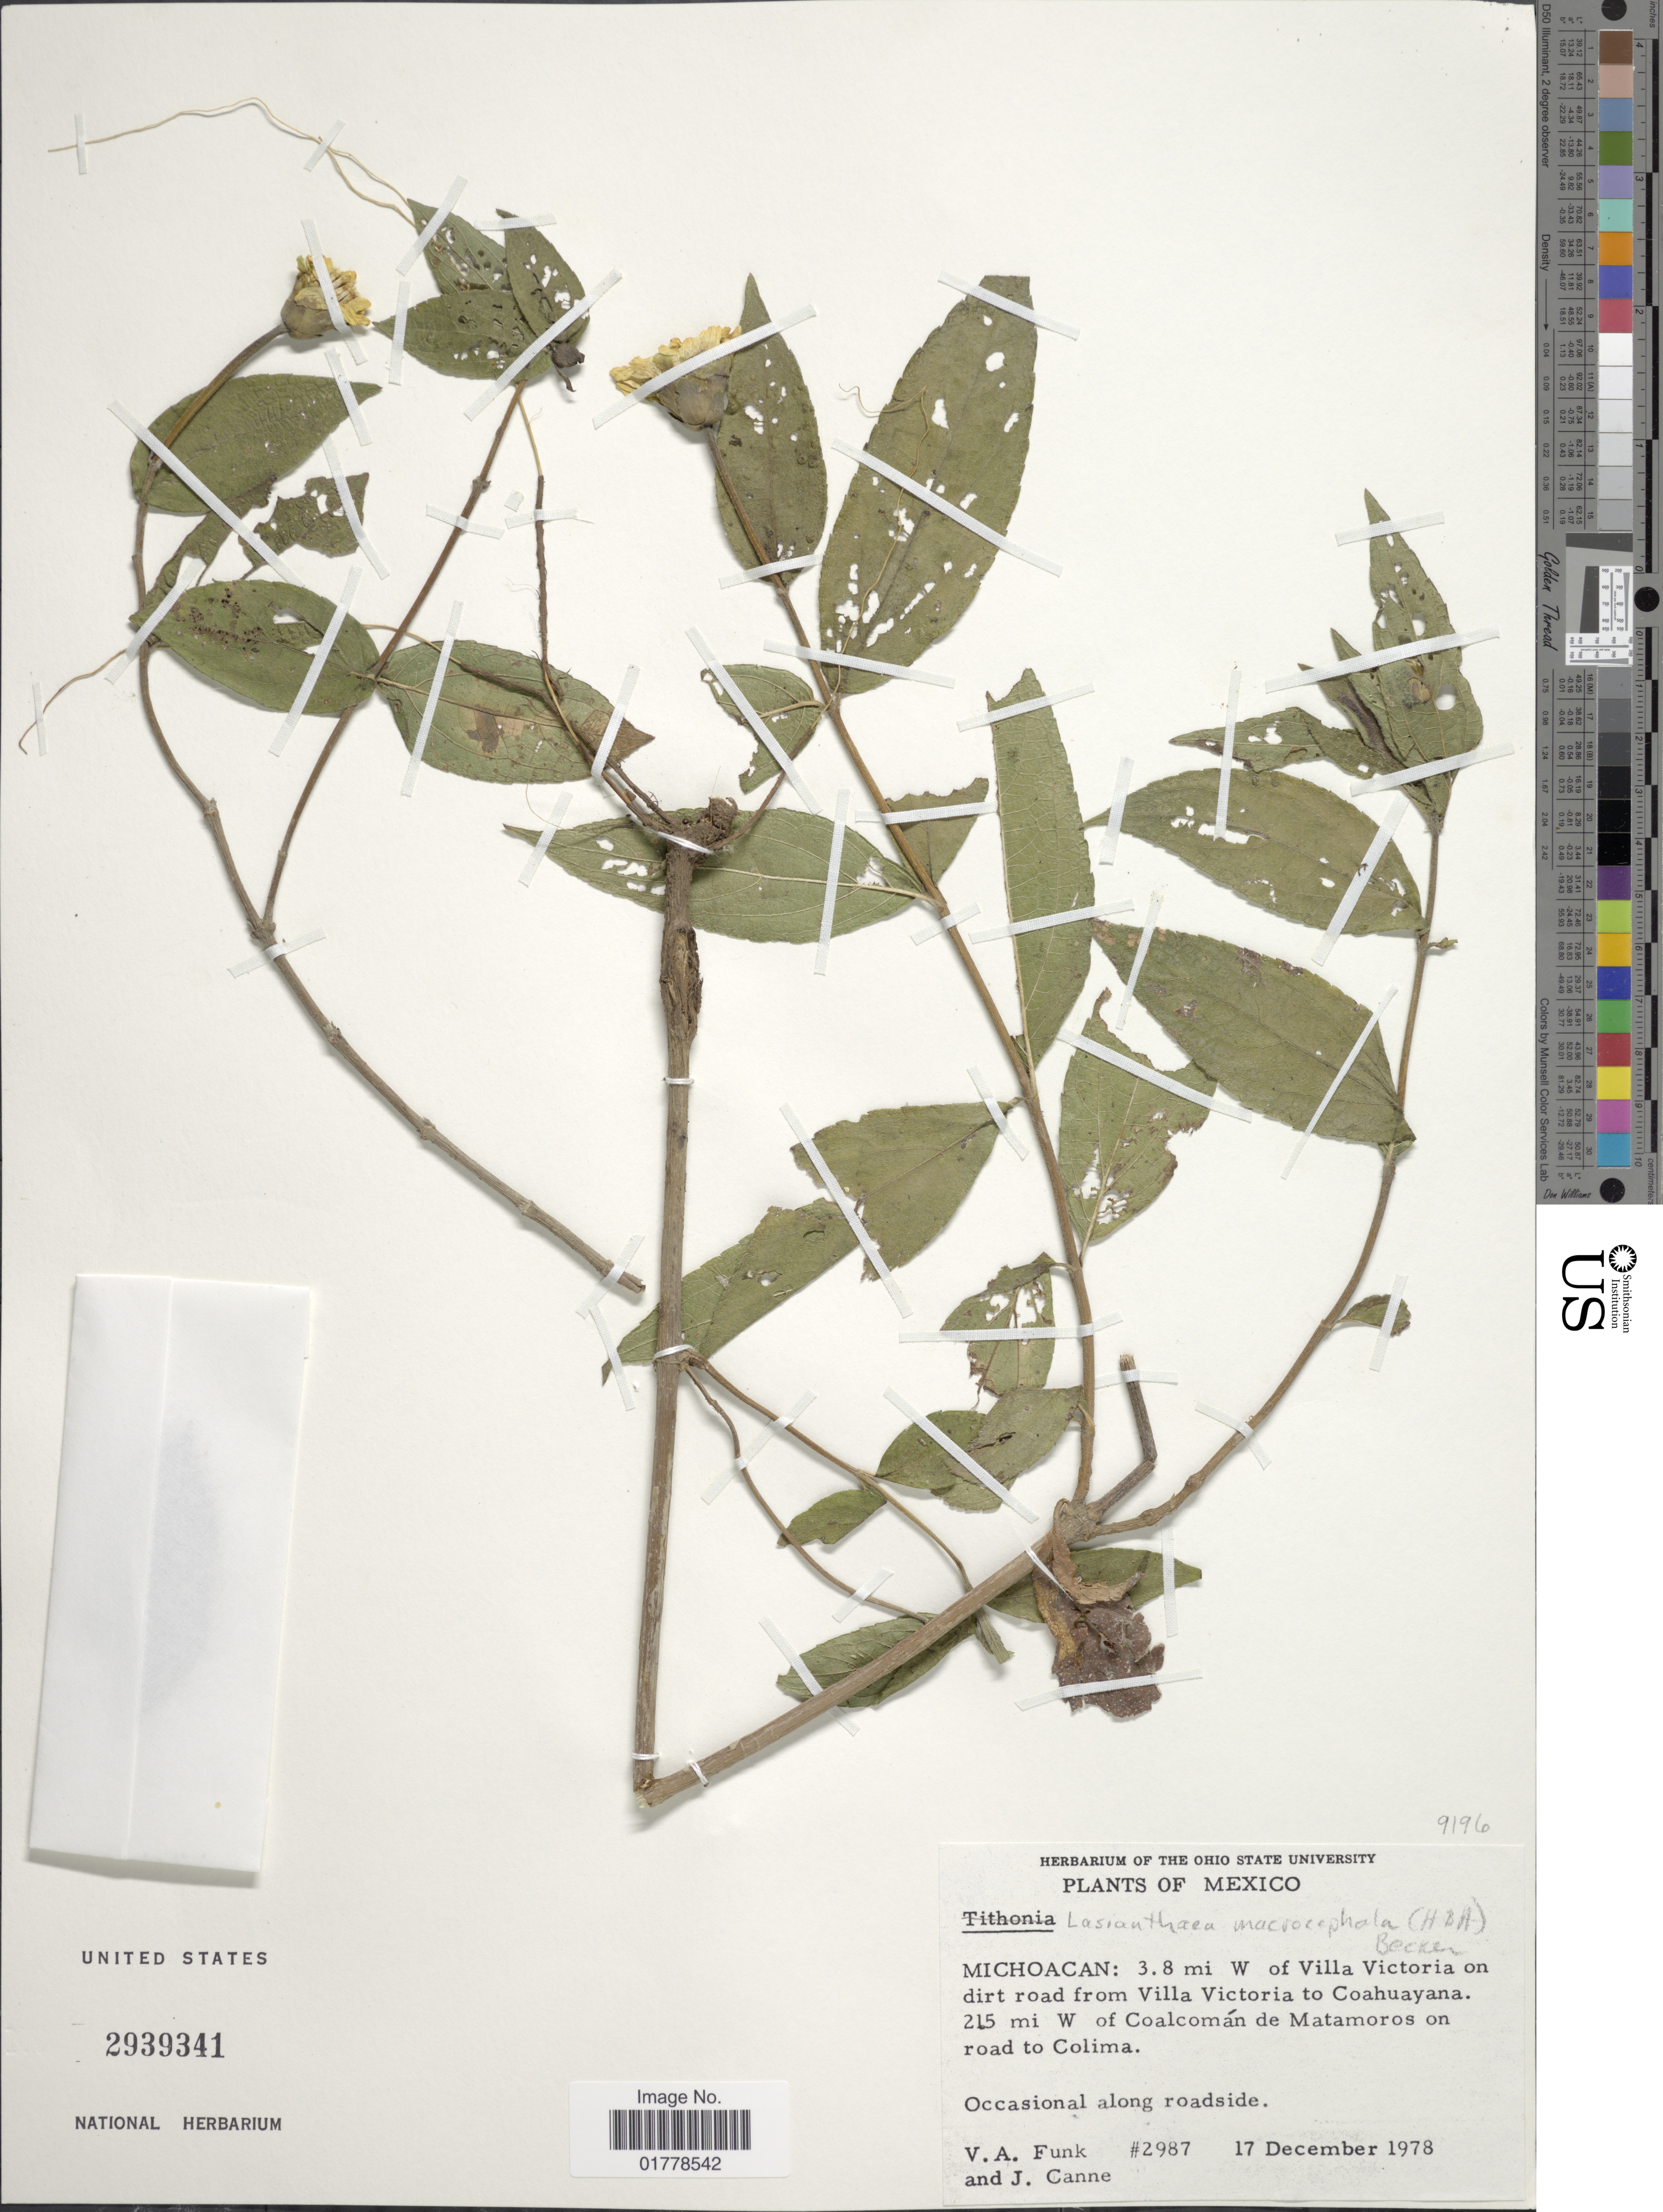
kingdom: Plantae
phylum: Tracheophyta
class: Magnoliopsida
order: Asterales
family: Asteraceae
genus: Lasianthaea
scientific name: Lasianthaea macrocephala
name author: (Hook. & Arn.) K.M. Becker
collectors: V. Funk & J. M. Canne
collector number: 2987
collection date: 1978-12-17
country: Mexico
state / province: Michoacán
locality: Michoacan: 3.8 mi W of Villa Victoria on dirt road from Villa Victoria to Coahuayana. 21.5 mi W of Coalcomán de Maramoros on road to Colima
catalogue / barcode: US 2939341